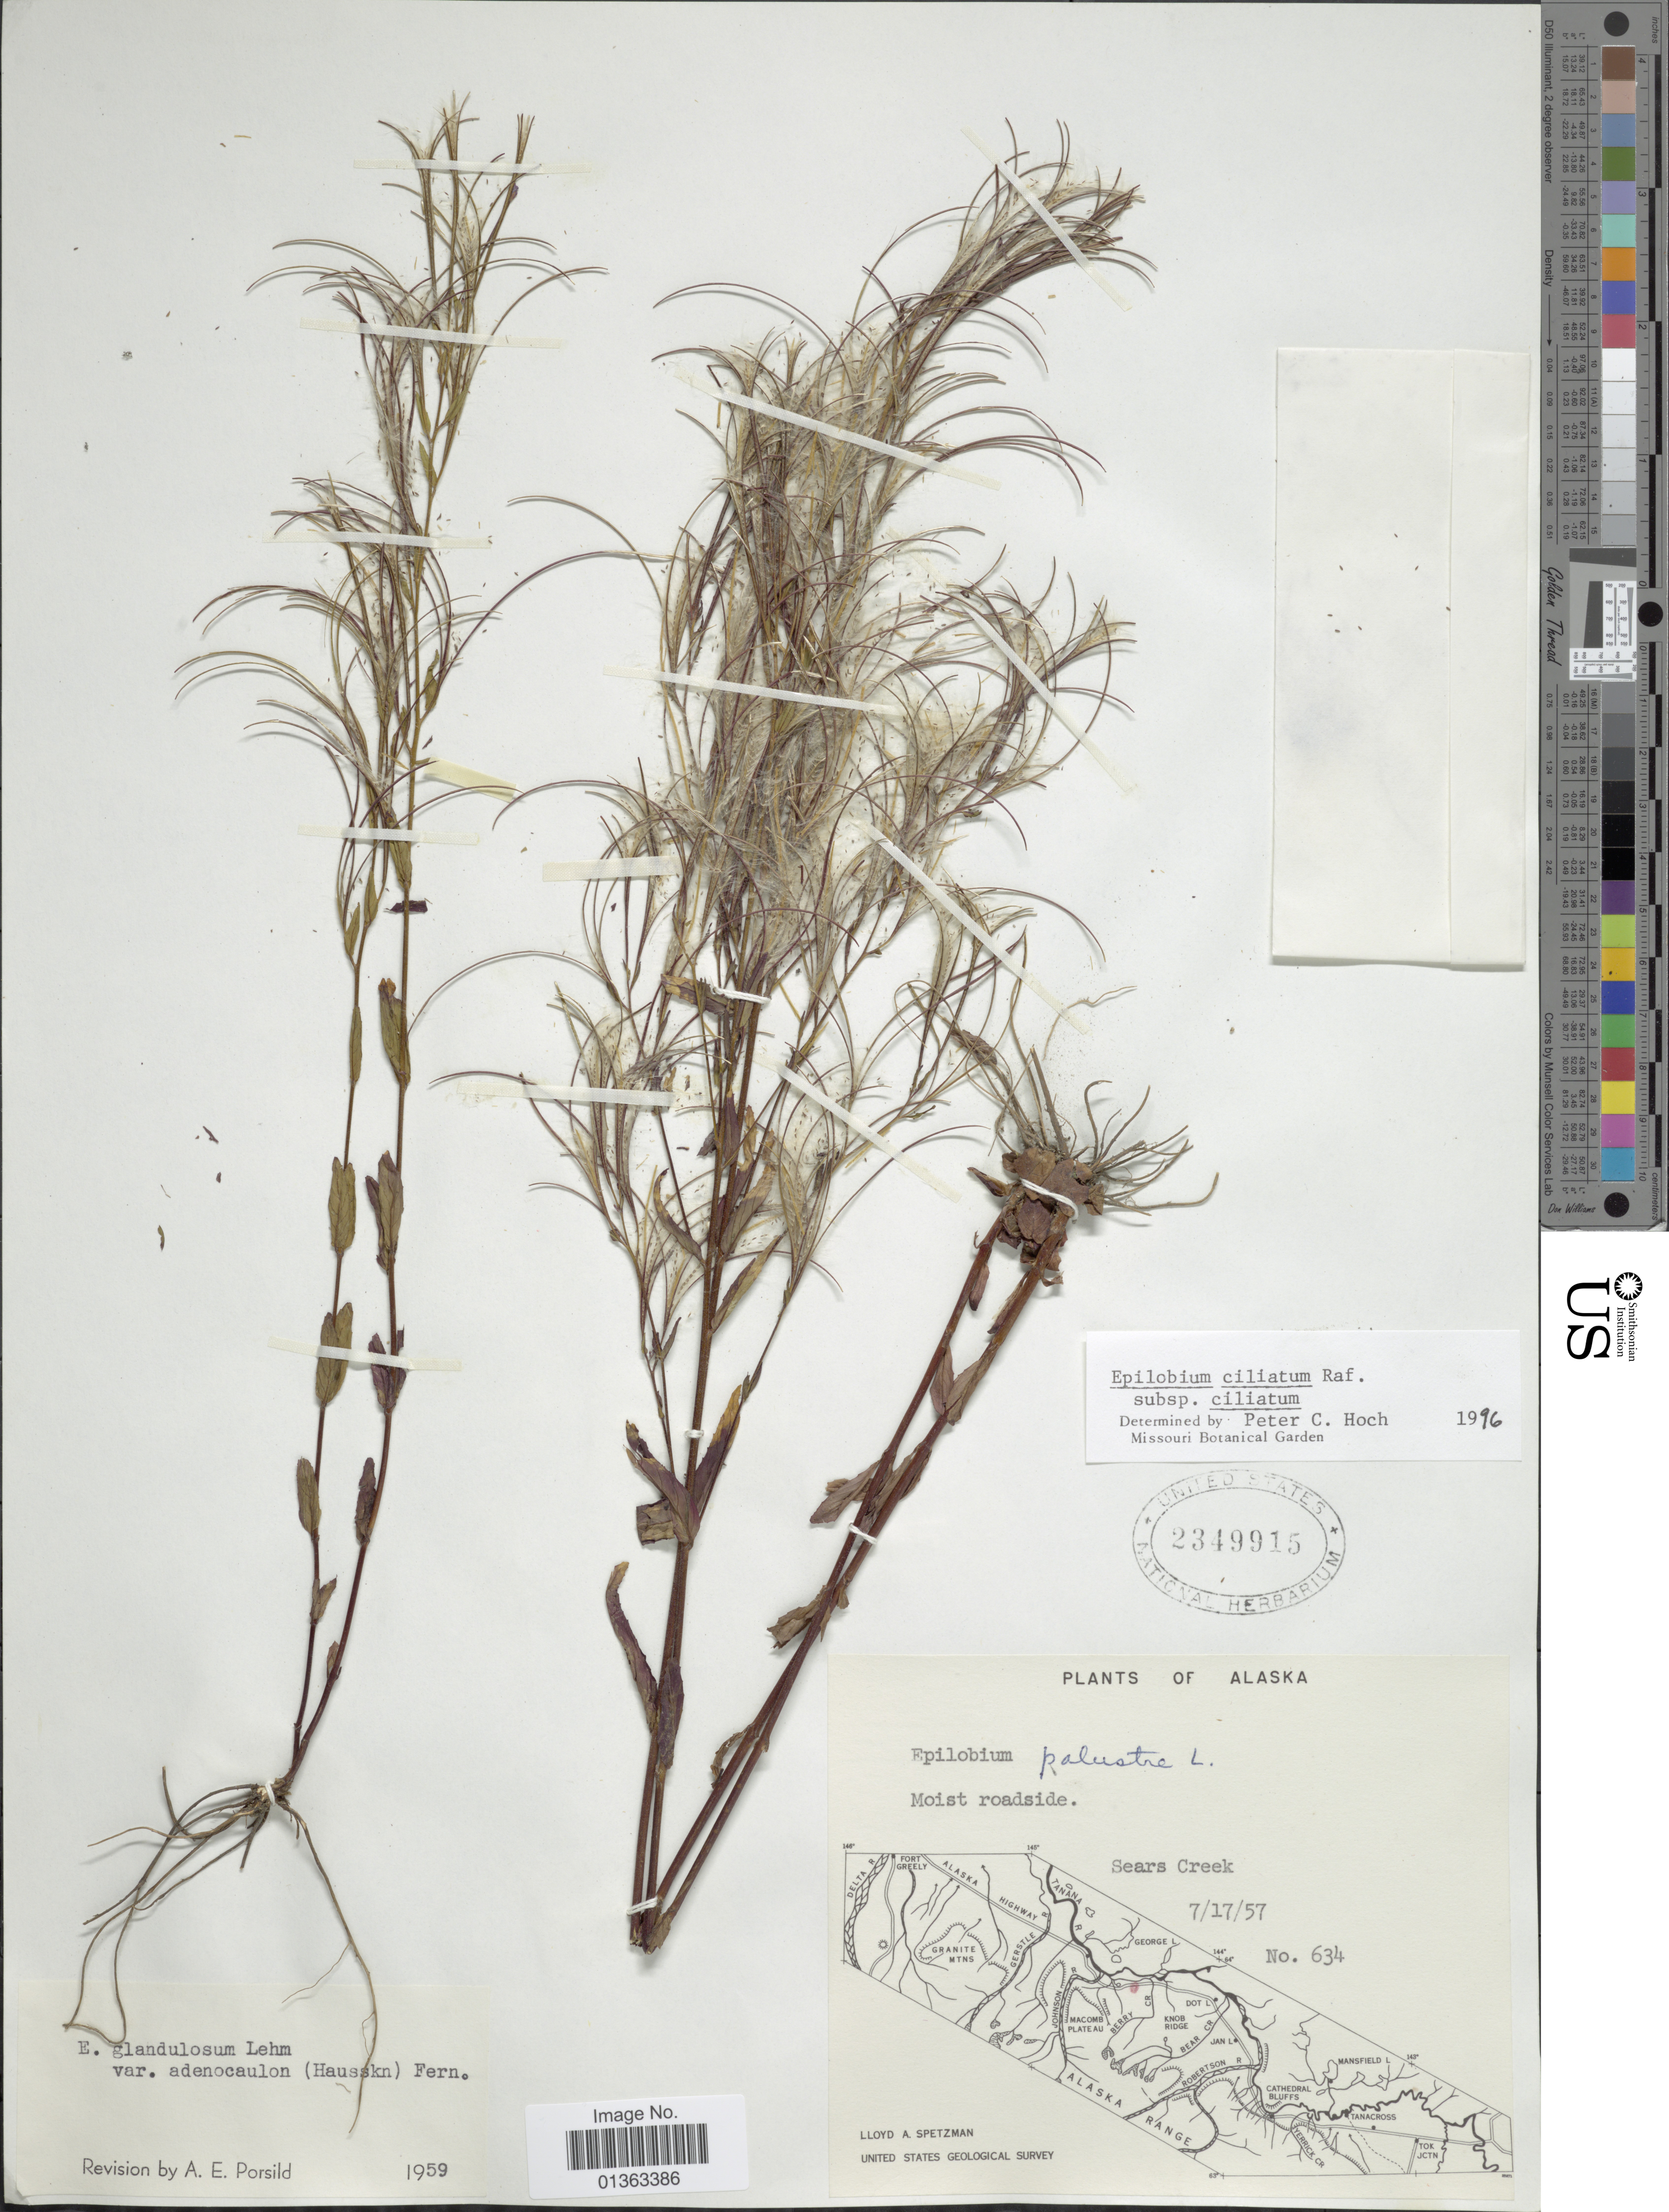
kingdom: Plantae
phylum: Tracheophyta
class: Magnoliopsida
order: Myrtales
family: Onagraceae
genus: Epilobium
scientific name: Epilobium ciliatum subsp. ciliatum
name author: Raf.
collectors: L. Spetzman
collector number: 634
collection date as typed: Transcribed d/m/y: 17/7/57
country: United States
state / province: Alaska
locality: Sears Creek.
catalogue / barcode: US 2349915